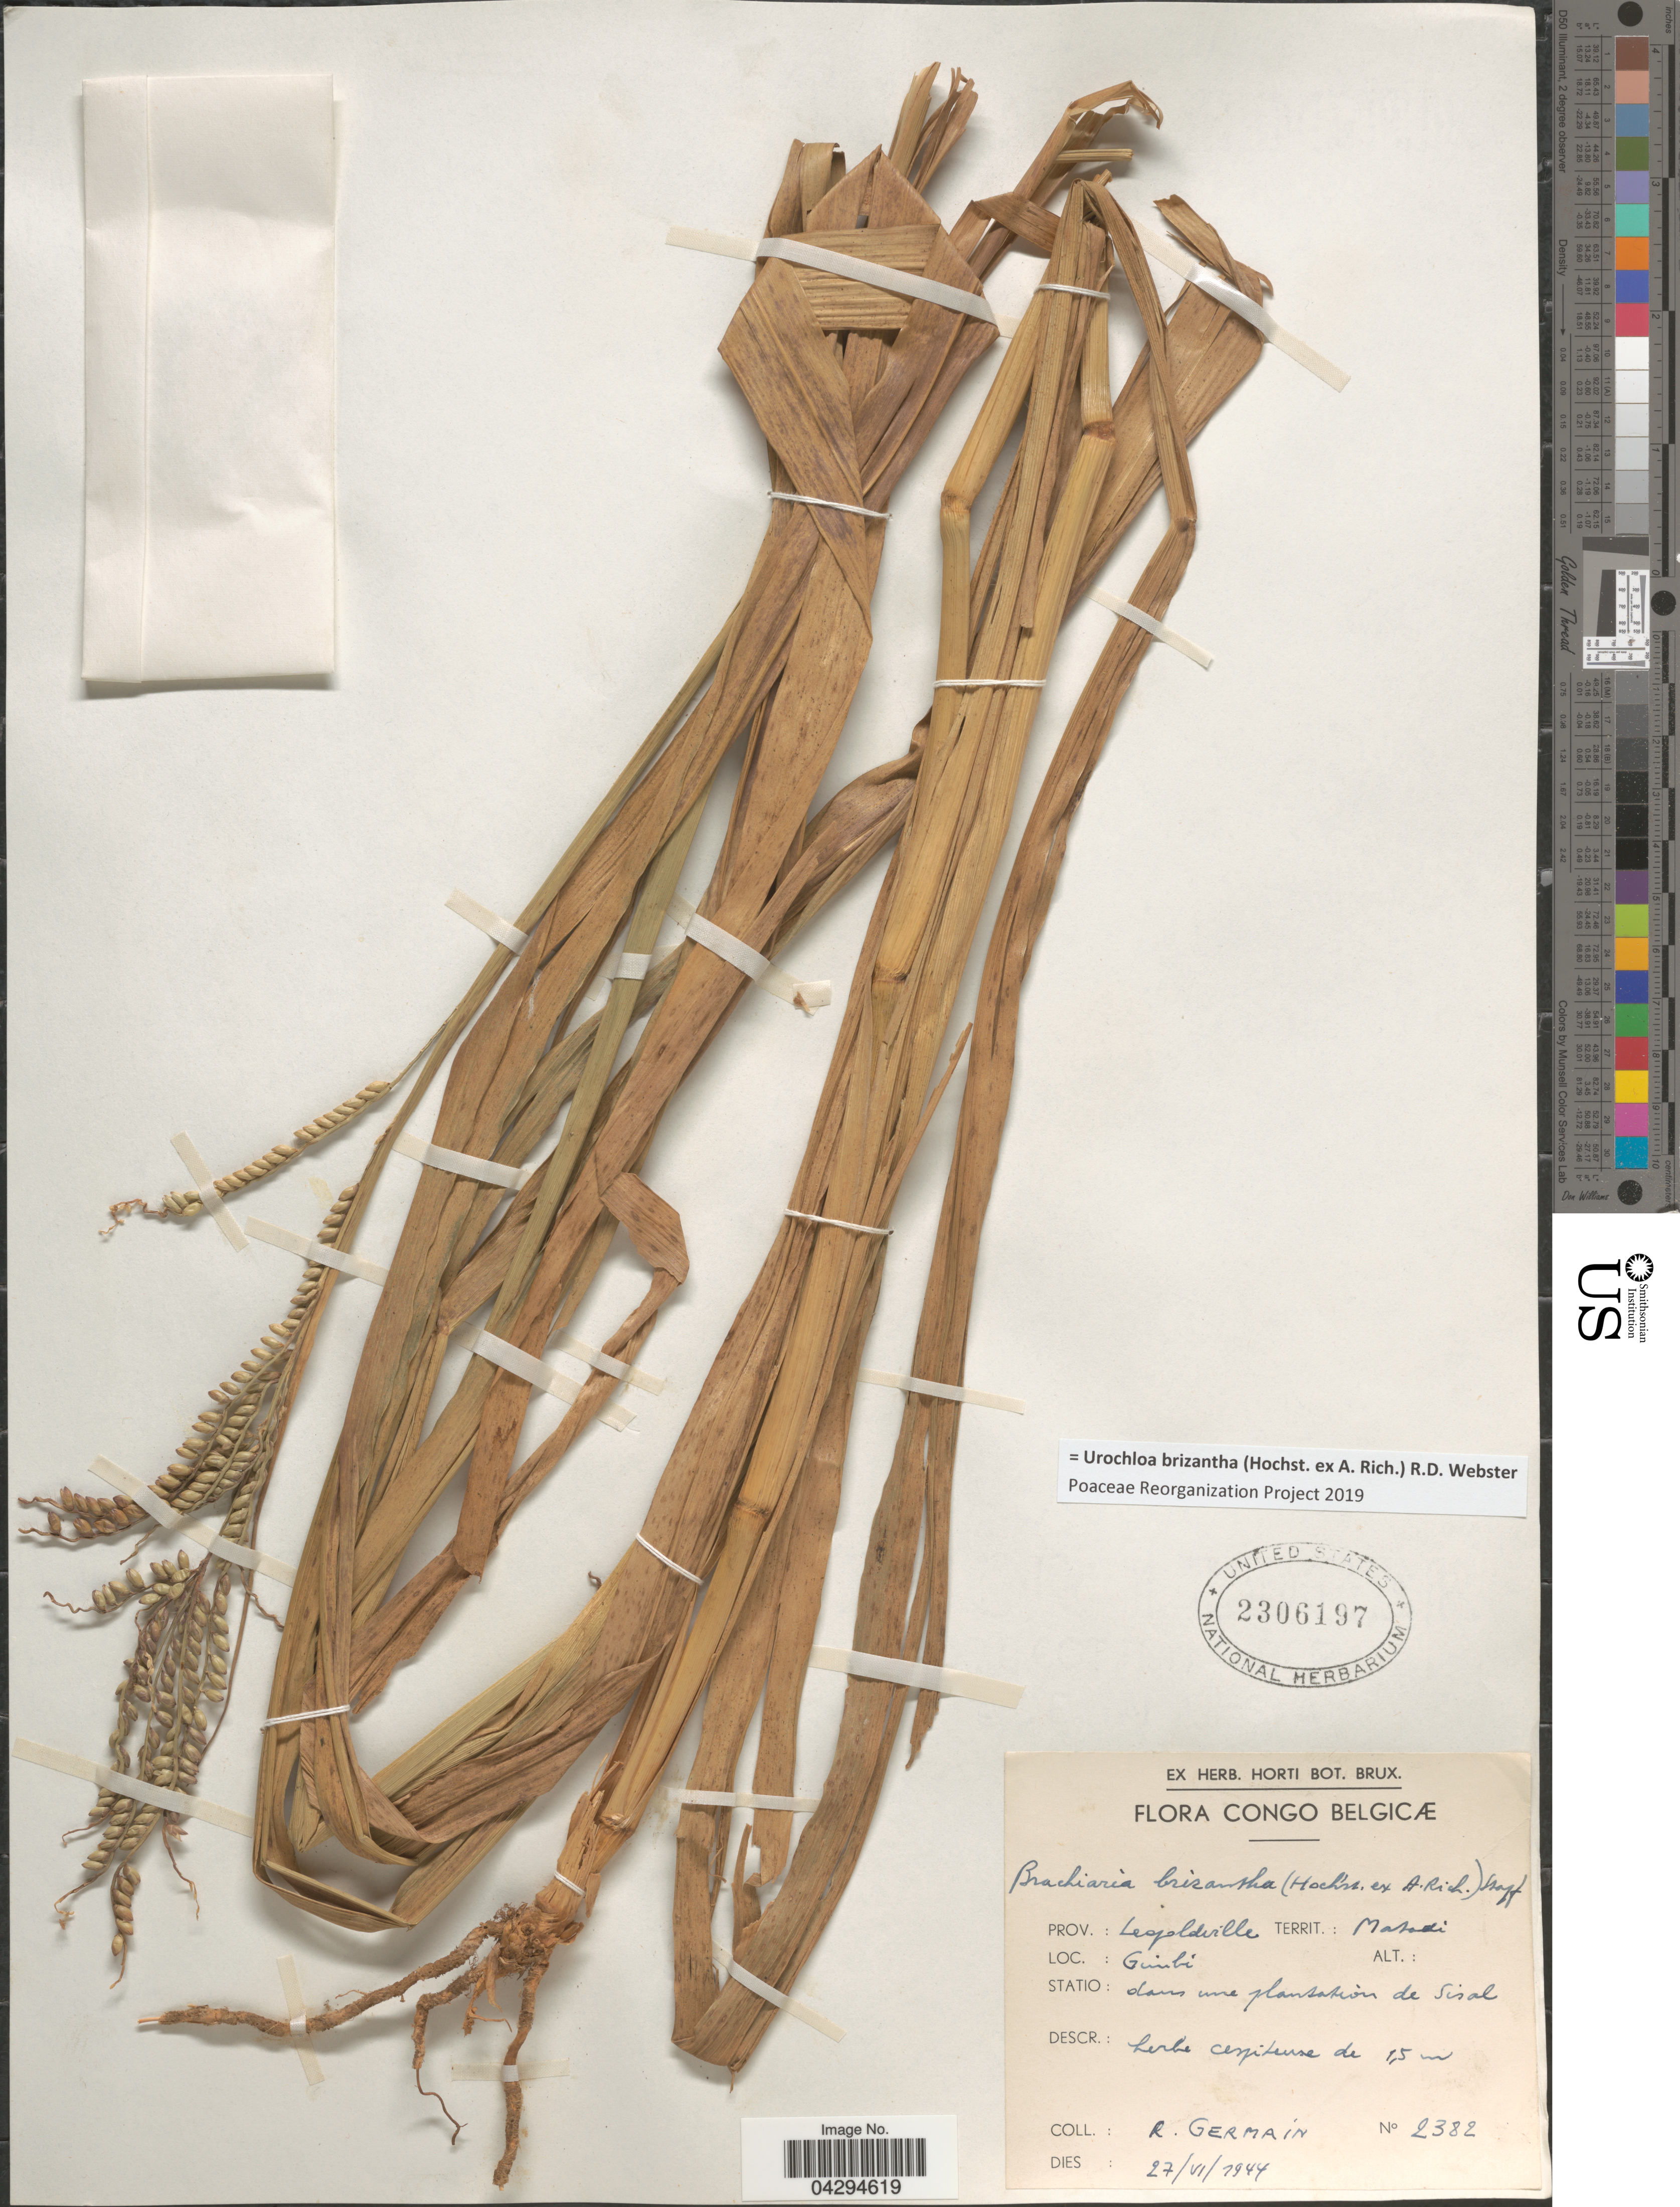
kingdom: Plantae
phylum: Tracheophyta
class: Liliopsida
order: Poales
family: Poaceae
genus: Urochloa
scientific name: Urochloa brizantha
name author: (Hochst. ex A. Rich.) R.D. Webster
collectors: R. Germain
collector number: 2382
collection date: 1944-06-27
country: Congo, Democratic Republic of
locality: Congo Belgicæ. Prov.: Leopoldville. Territ.: Matadi. Gimbi. Statio: dans une plantation de Sisal.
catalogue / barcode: US 2306197